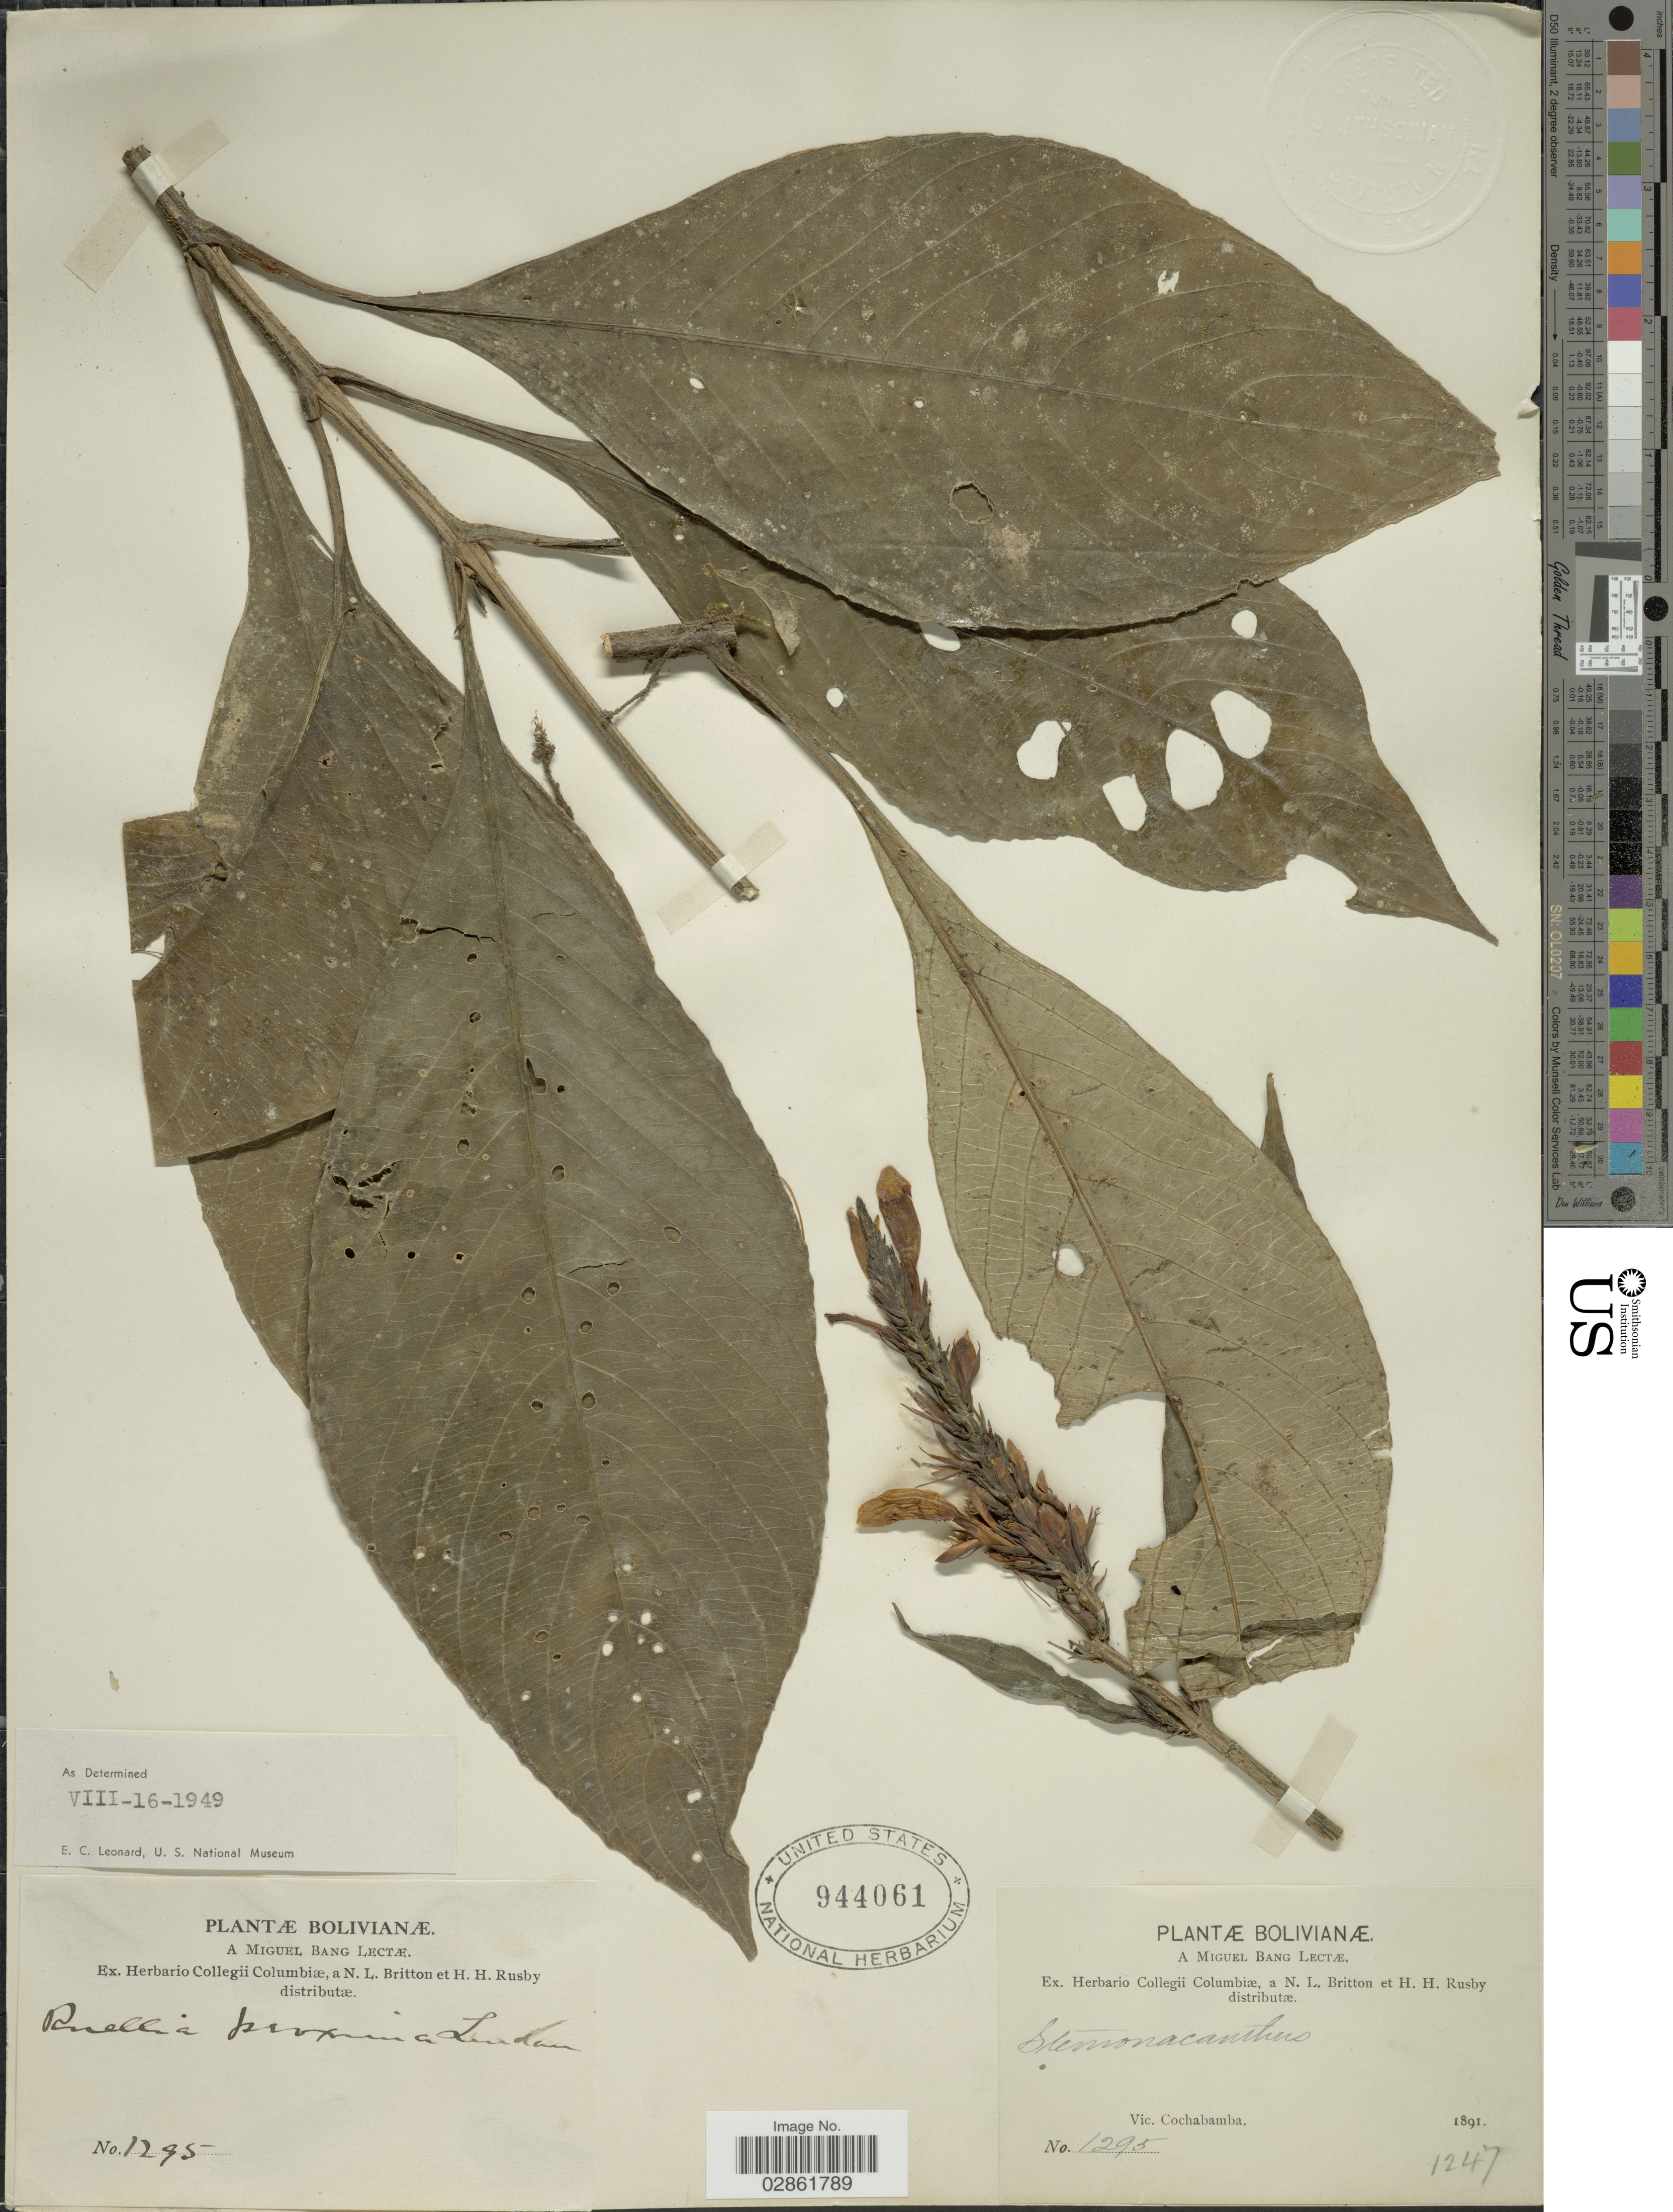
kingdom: Plantae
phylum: Tracheophyta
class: Magnoliopsida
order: Lamiales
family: Acanthaceae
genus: Ruellia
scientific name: Ruellia proxima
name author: Lindau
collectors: M. Bang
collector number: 1295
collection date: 1891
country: Bolivia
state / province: Cochabamba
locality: Vic. Cochabamba.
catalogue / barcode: US 944061